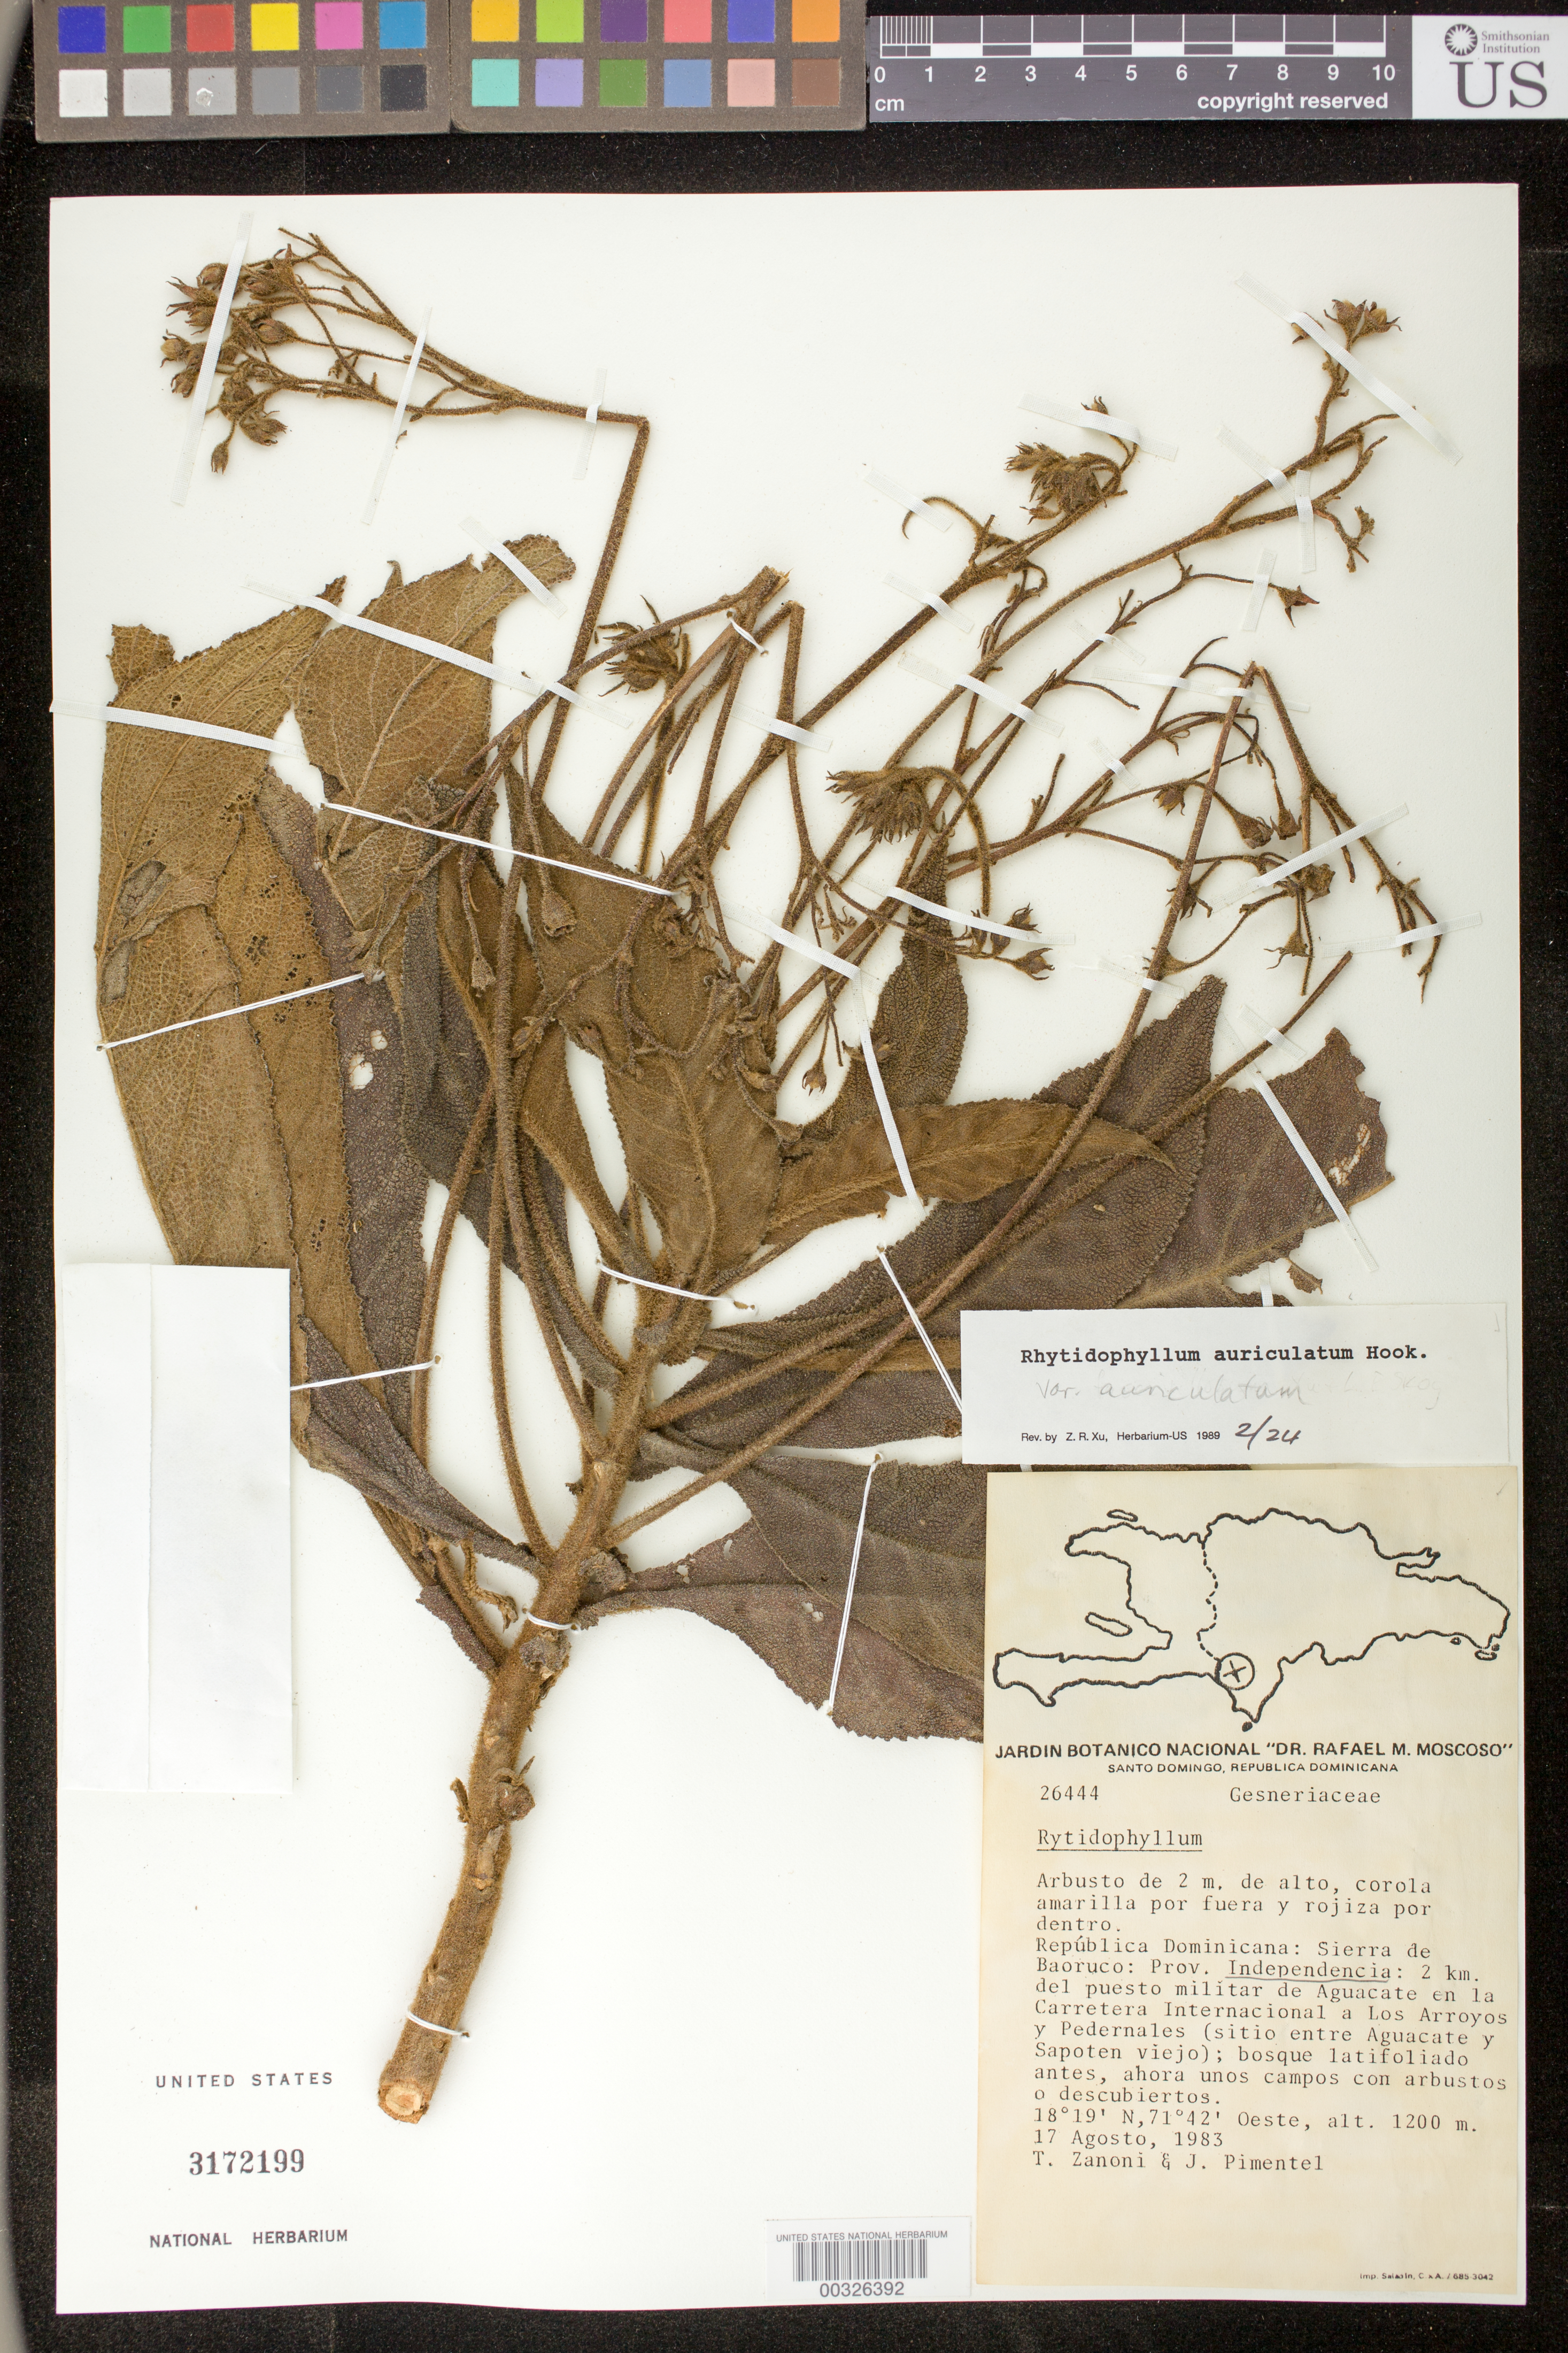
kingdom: Plantae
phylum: Tracheophyta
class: Magnoliopsida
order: Lamiales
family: Gesneriaceae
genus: Rhytidophyllum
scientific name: Rhytidophyllum auriculatum var. angustatum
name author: Urb.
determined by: Skog, Laurence E.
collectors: T. A. Zanoni & J. Pimentel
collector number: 26444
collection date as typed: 17 Aug 1983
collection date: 1983-08-17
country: Dominican Republic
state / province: Independencia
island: Hispaniola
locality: Sierra de Baoruco: 2 km del puesto militar de Aguacate en la Carretera Internacional a Los Arroyos y Pedernales (sitio entre Aguacate y Sapoten viejo)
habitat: Bosque latifoliado antes, ahora unos campos con arbustos o descubiertos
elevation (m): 1200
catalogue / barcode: US 3172199